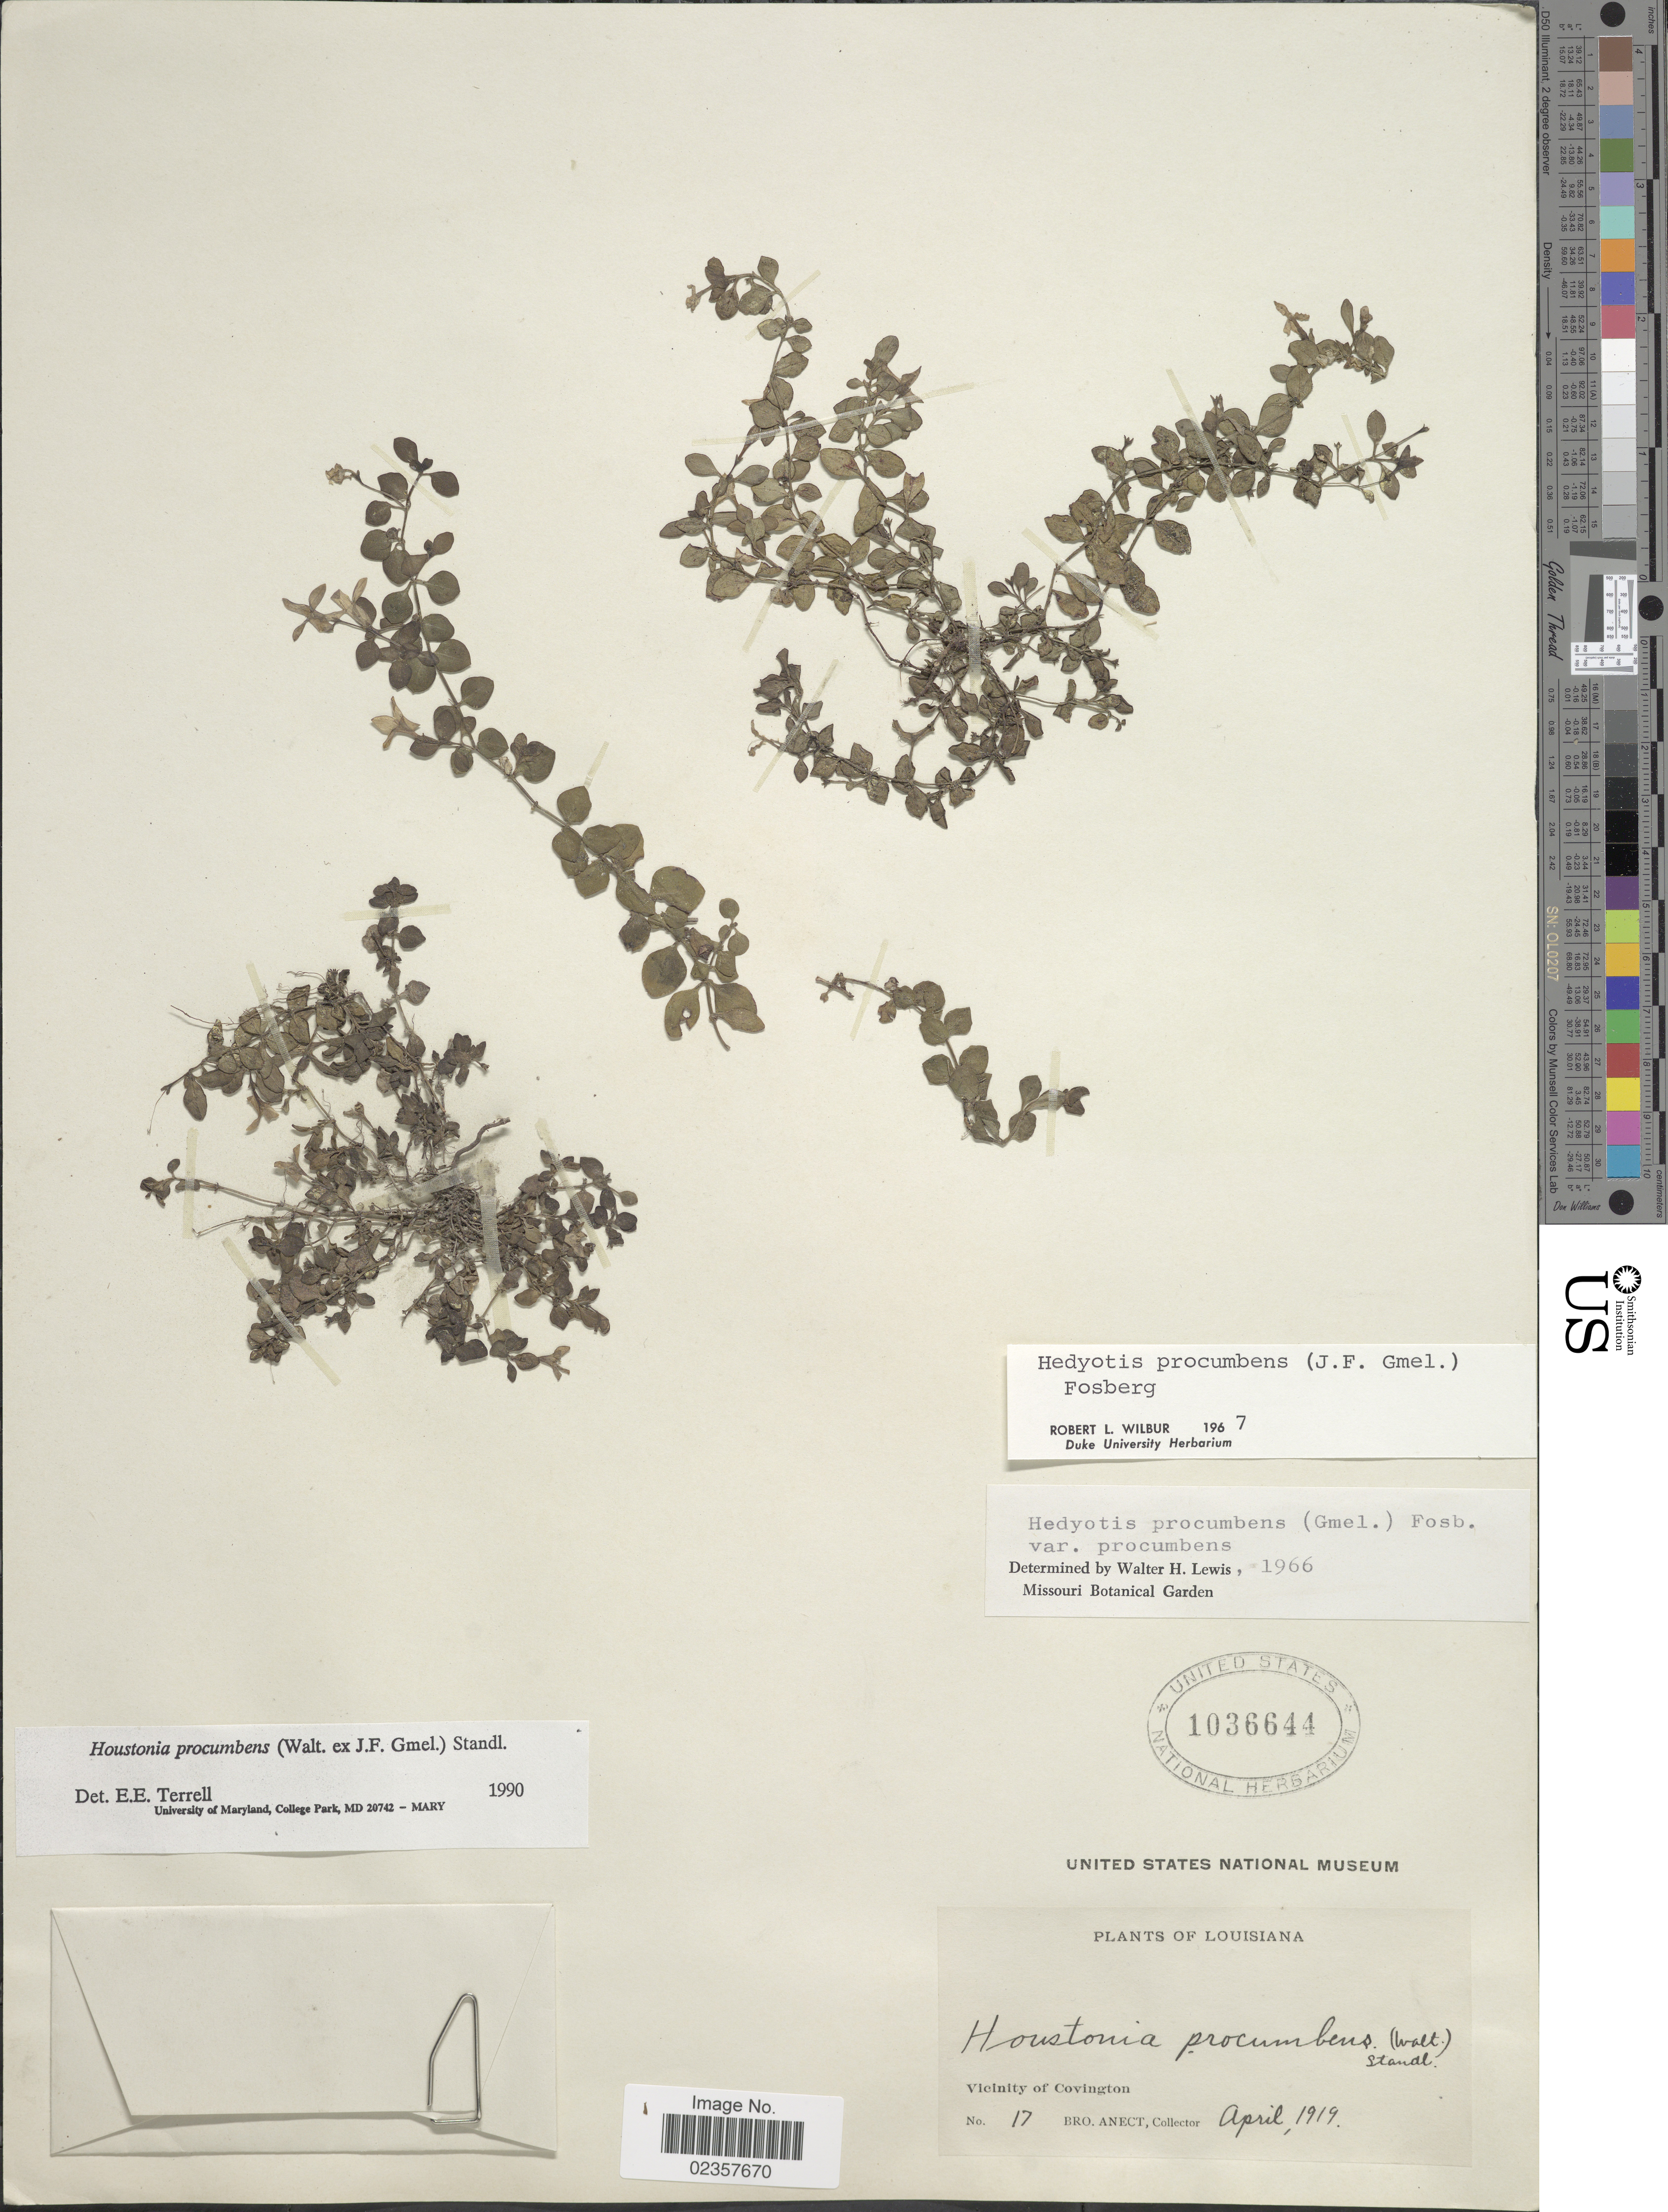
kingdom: Plantae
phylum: Tracheophyta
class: Magnoliopsida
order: Gentianales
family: Rubiaceae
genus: Houstonia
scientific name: Houstonia procumbens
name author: (Walter ex J.F. Gmel.) Standl.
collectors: B. Anect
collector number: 17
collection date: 1919-04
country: United States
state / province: Louisiana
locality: Lousiana. Vicinity of Covington.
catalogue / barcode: US 1036644